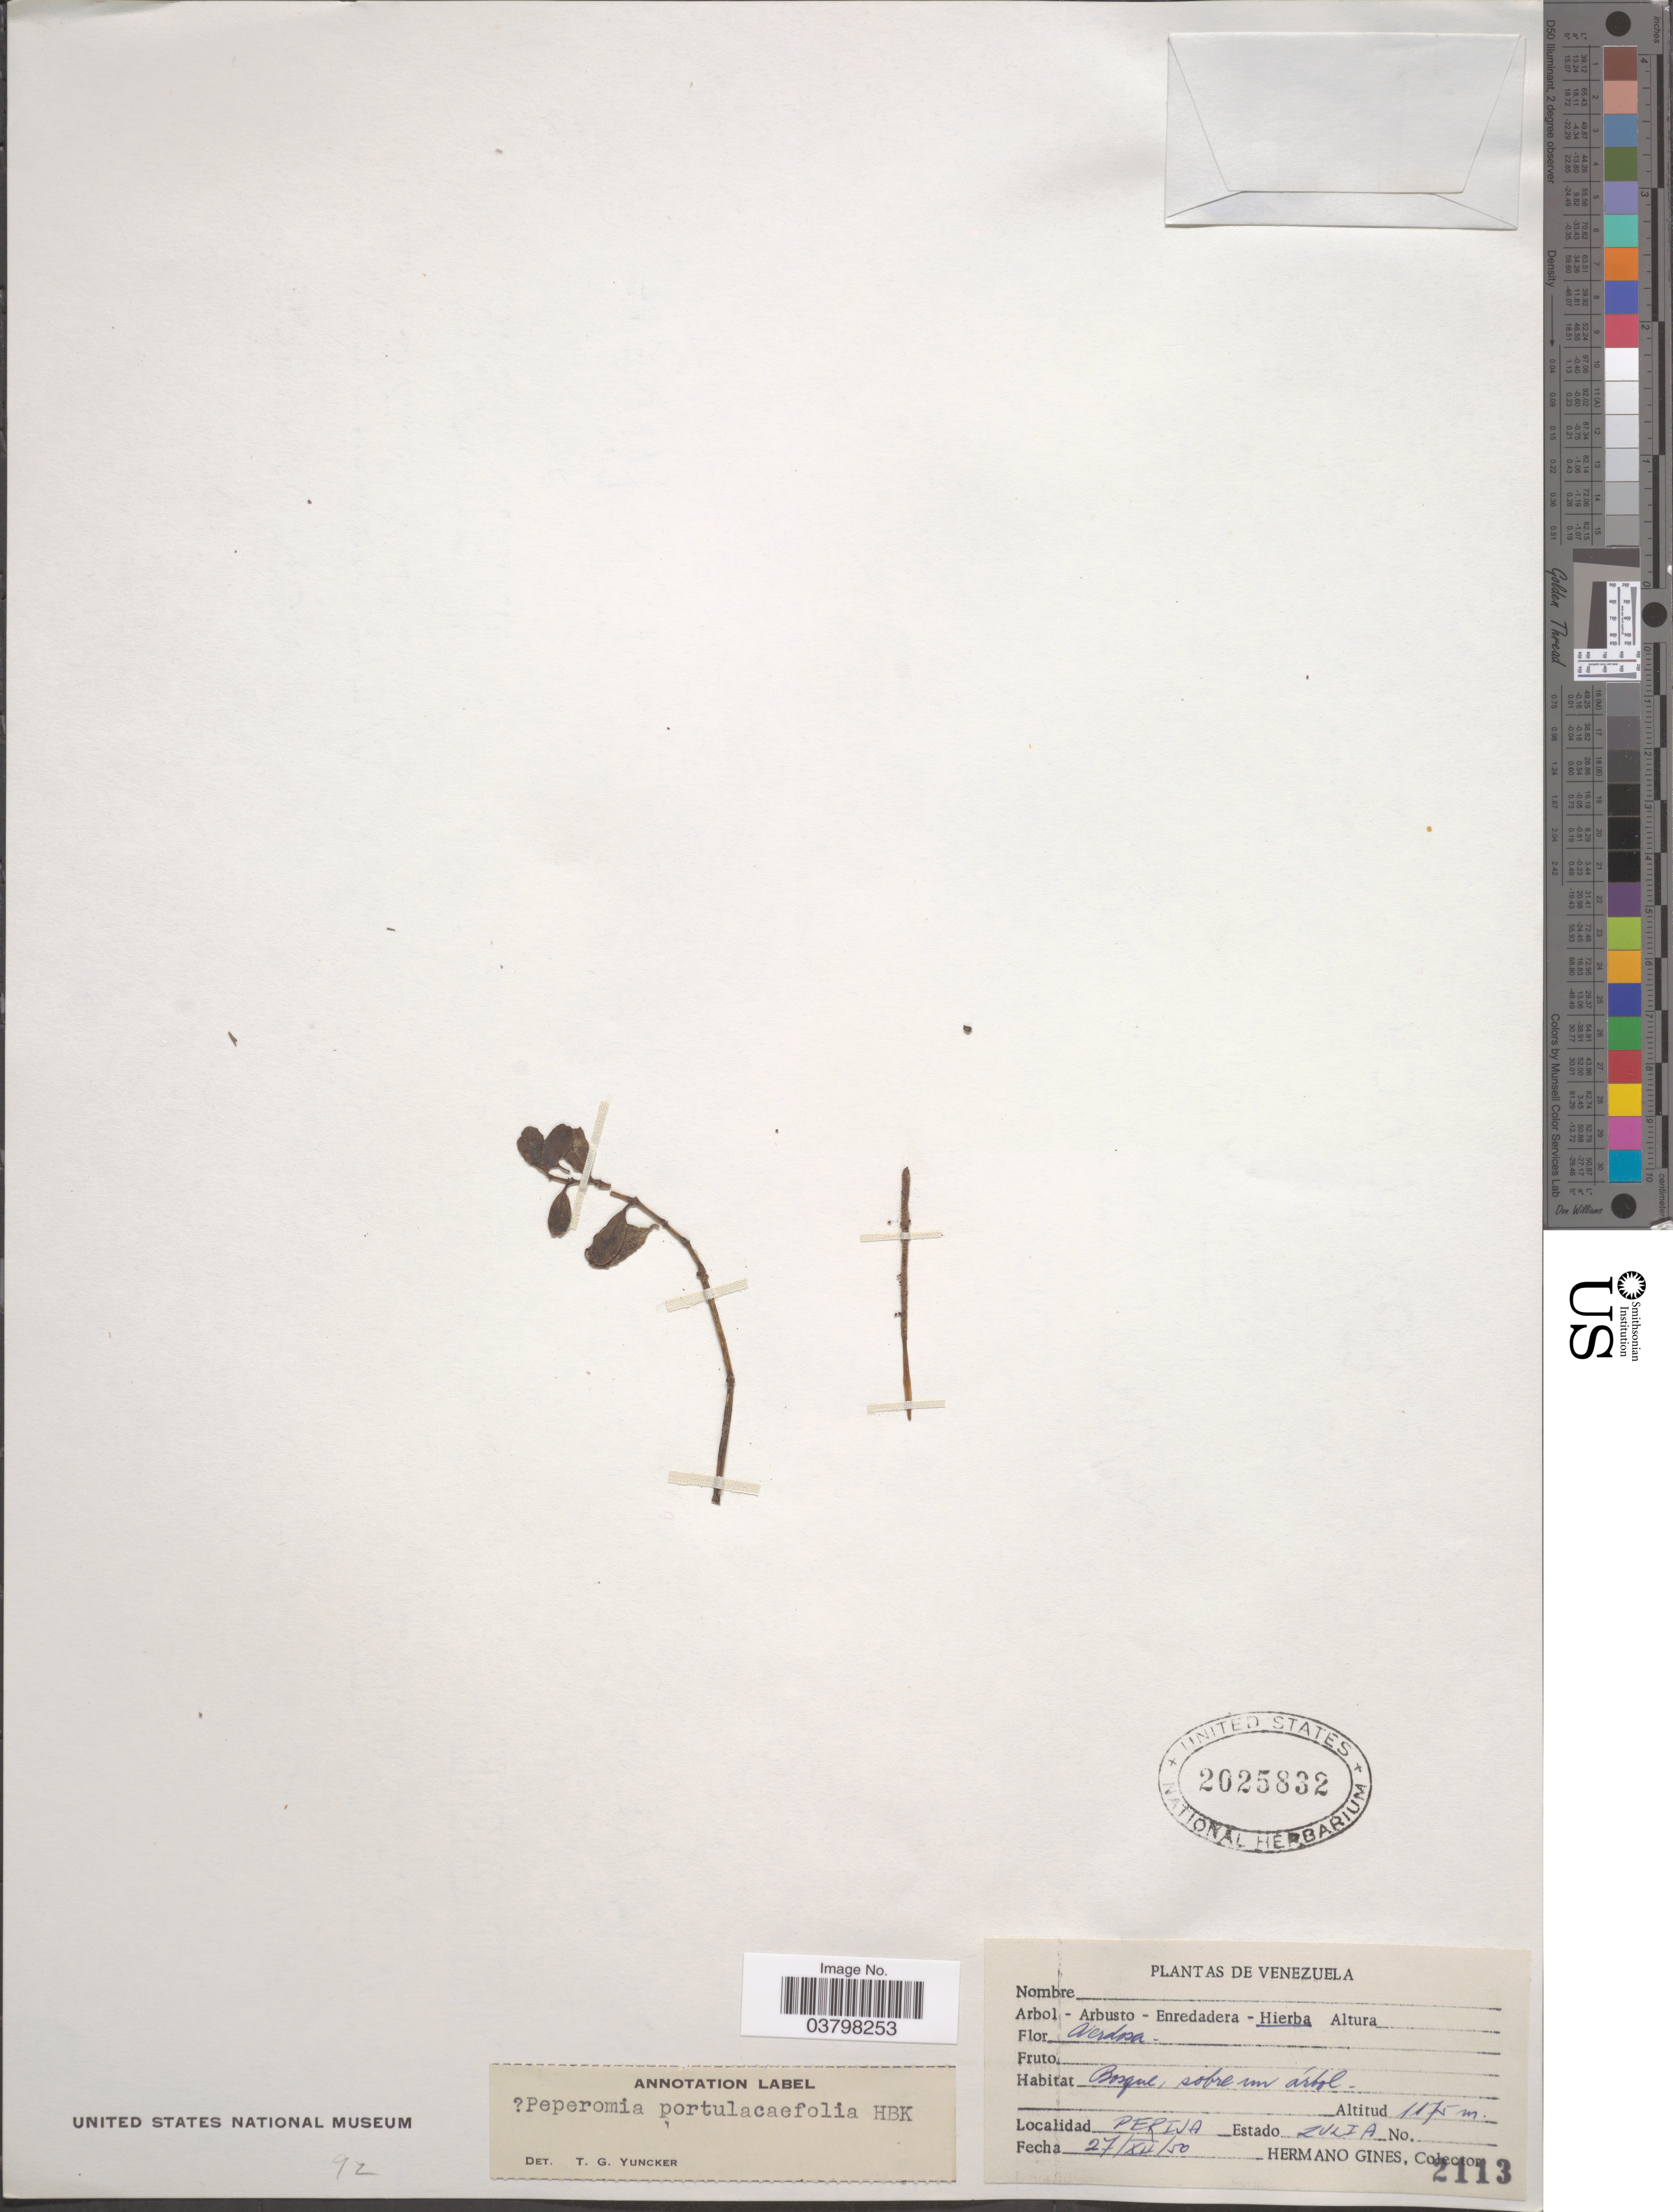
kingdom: Plantae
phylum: Tracheophyta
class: Magnoliopsida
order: Piperales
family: Piperaceae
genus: Peperomia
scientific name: Peperomia portulacifolia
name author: Kunth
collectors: Bro. Gines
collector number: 2113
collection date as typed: Transcribed d/m/y: 27/12/50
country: Venezuela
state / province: Zulia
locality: Perija.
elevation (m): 1175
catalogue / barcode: US 2025832